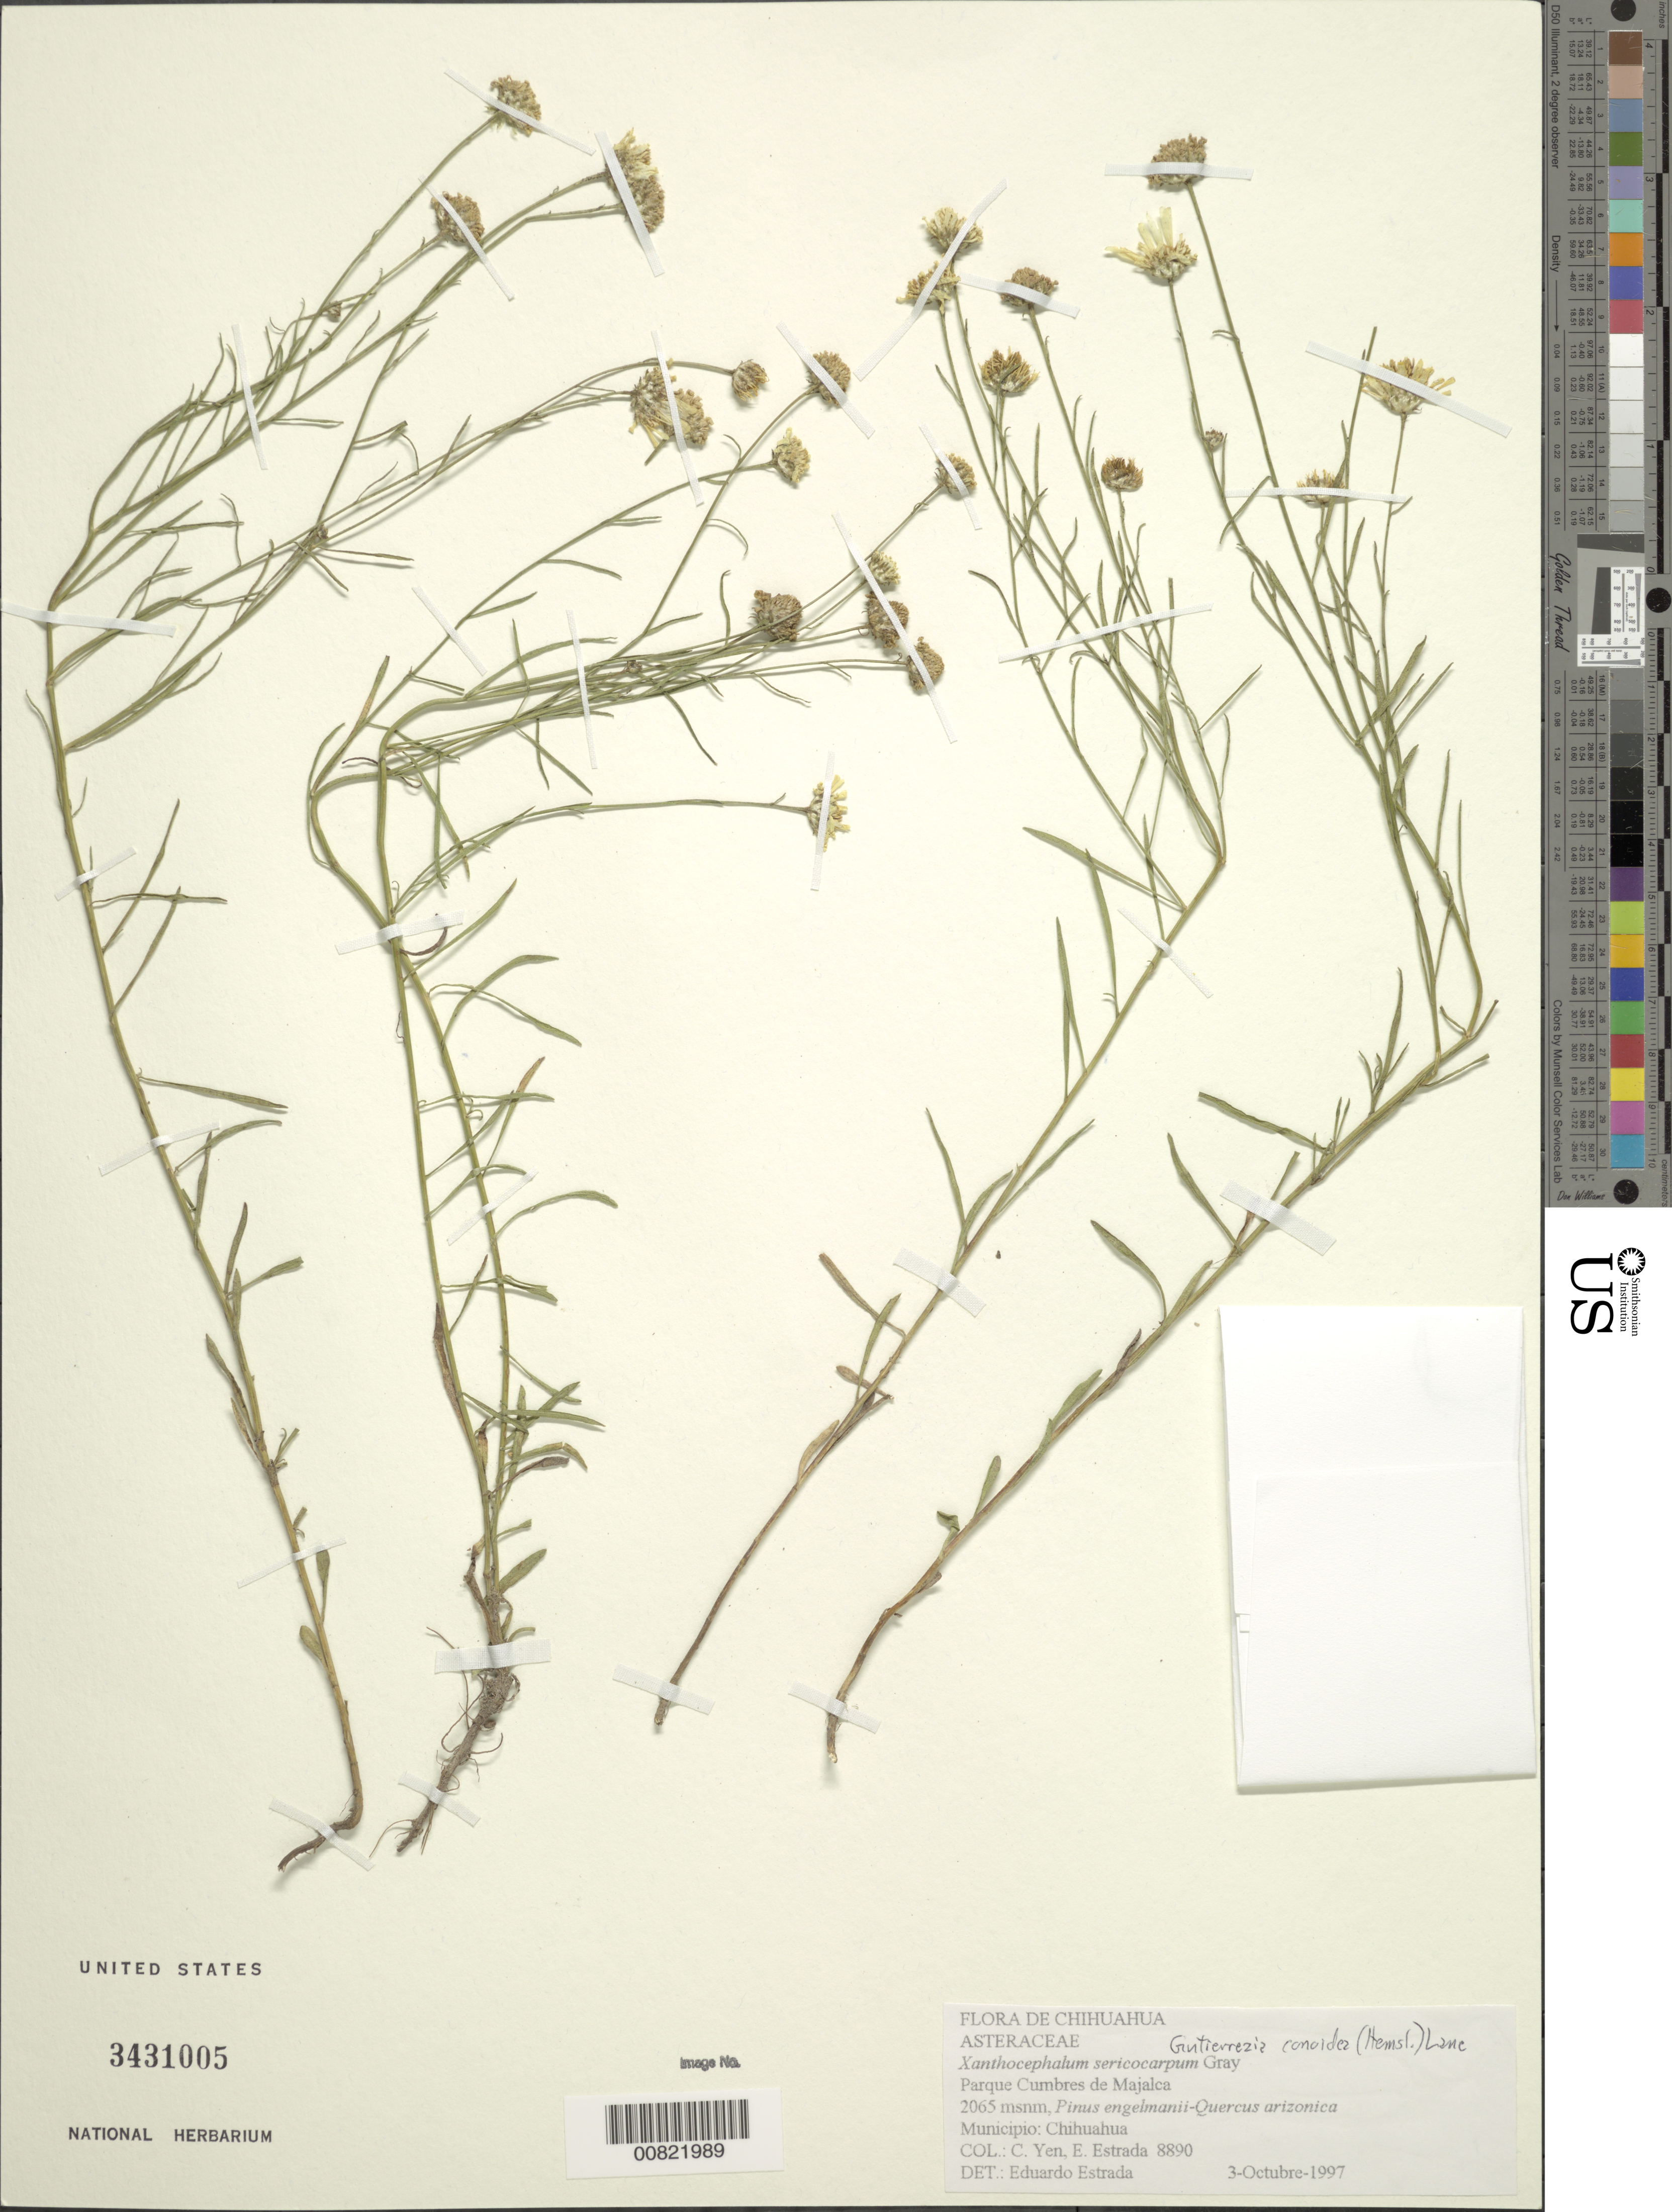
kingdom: Plantae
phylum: Tracheophyta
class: Magnoliopsida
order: Asterales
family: Asteraceae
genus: Gutierrezia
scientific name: Gutierrezia conoidea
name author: (Hemsl.) M.A. Lane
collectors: Y. C. Yang & E. Estrada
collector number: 8890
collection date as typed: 03 Oct 1997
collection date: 1997-10-03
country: Mexico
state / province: Chihuahua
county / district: Chihuahua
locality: Parque Cumbres de Majalca.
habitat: Pinus engelmanii - Quercus arizonica.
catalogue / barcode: US 3431005